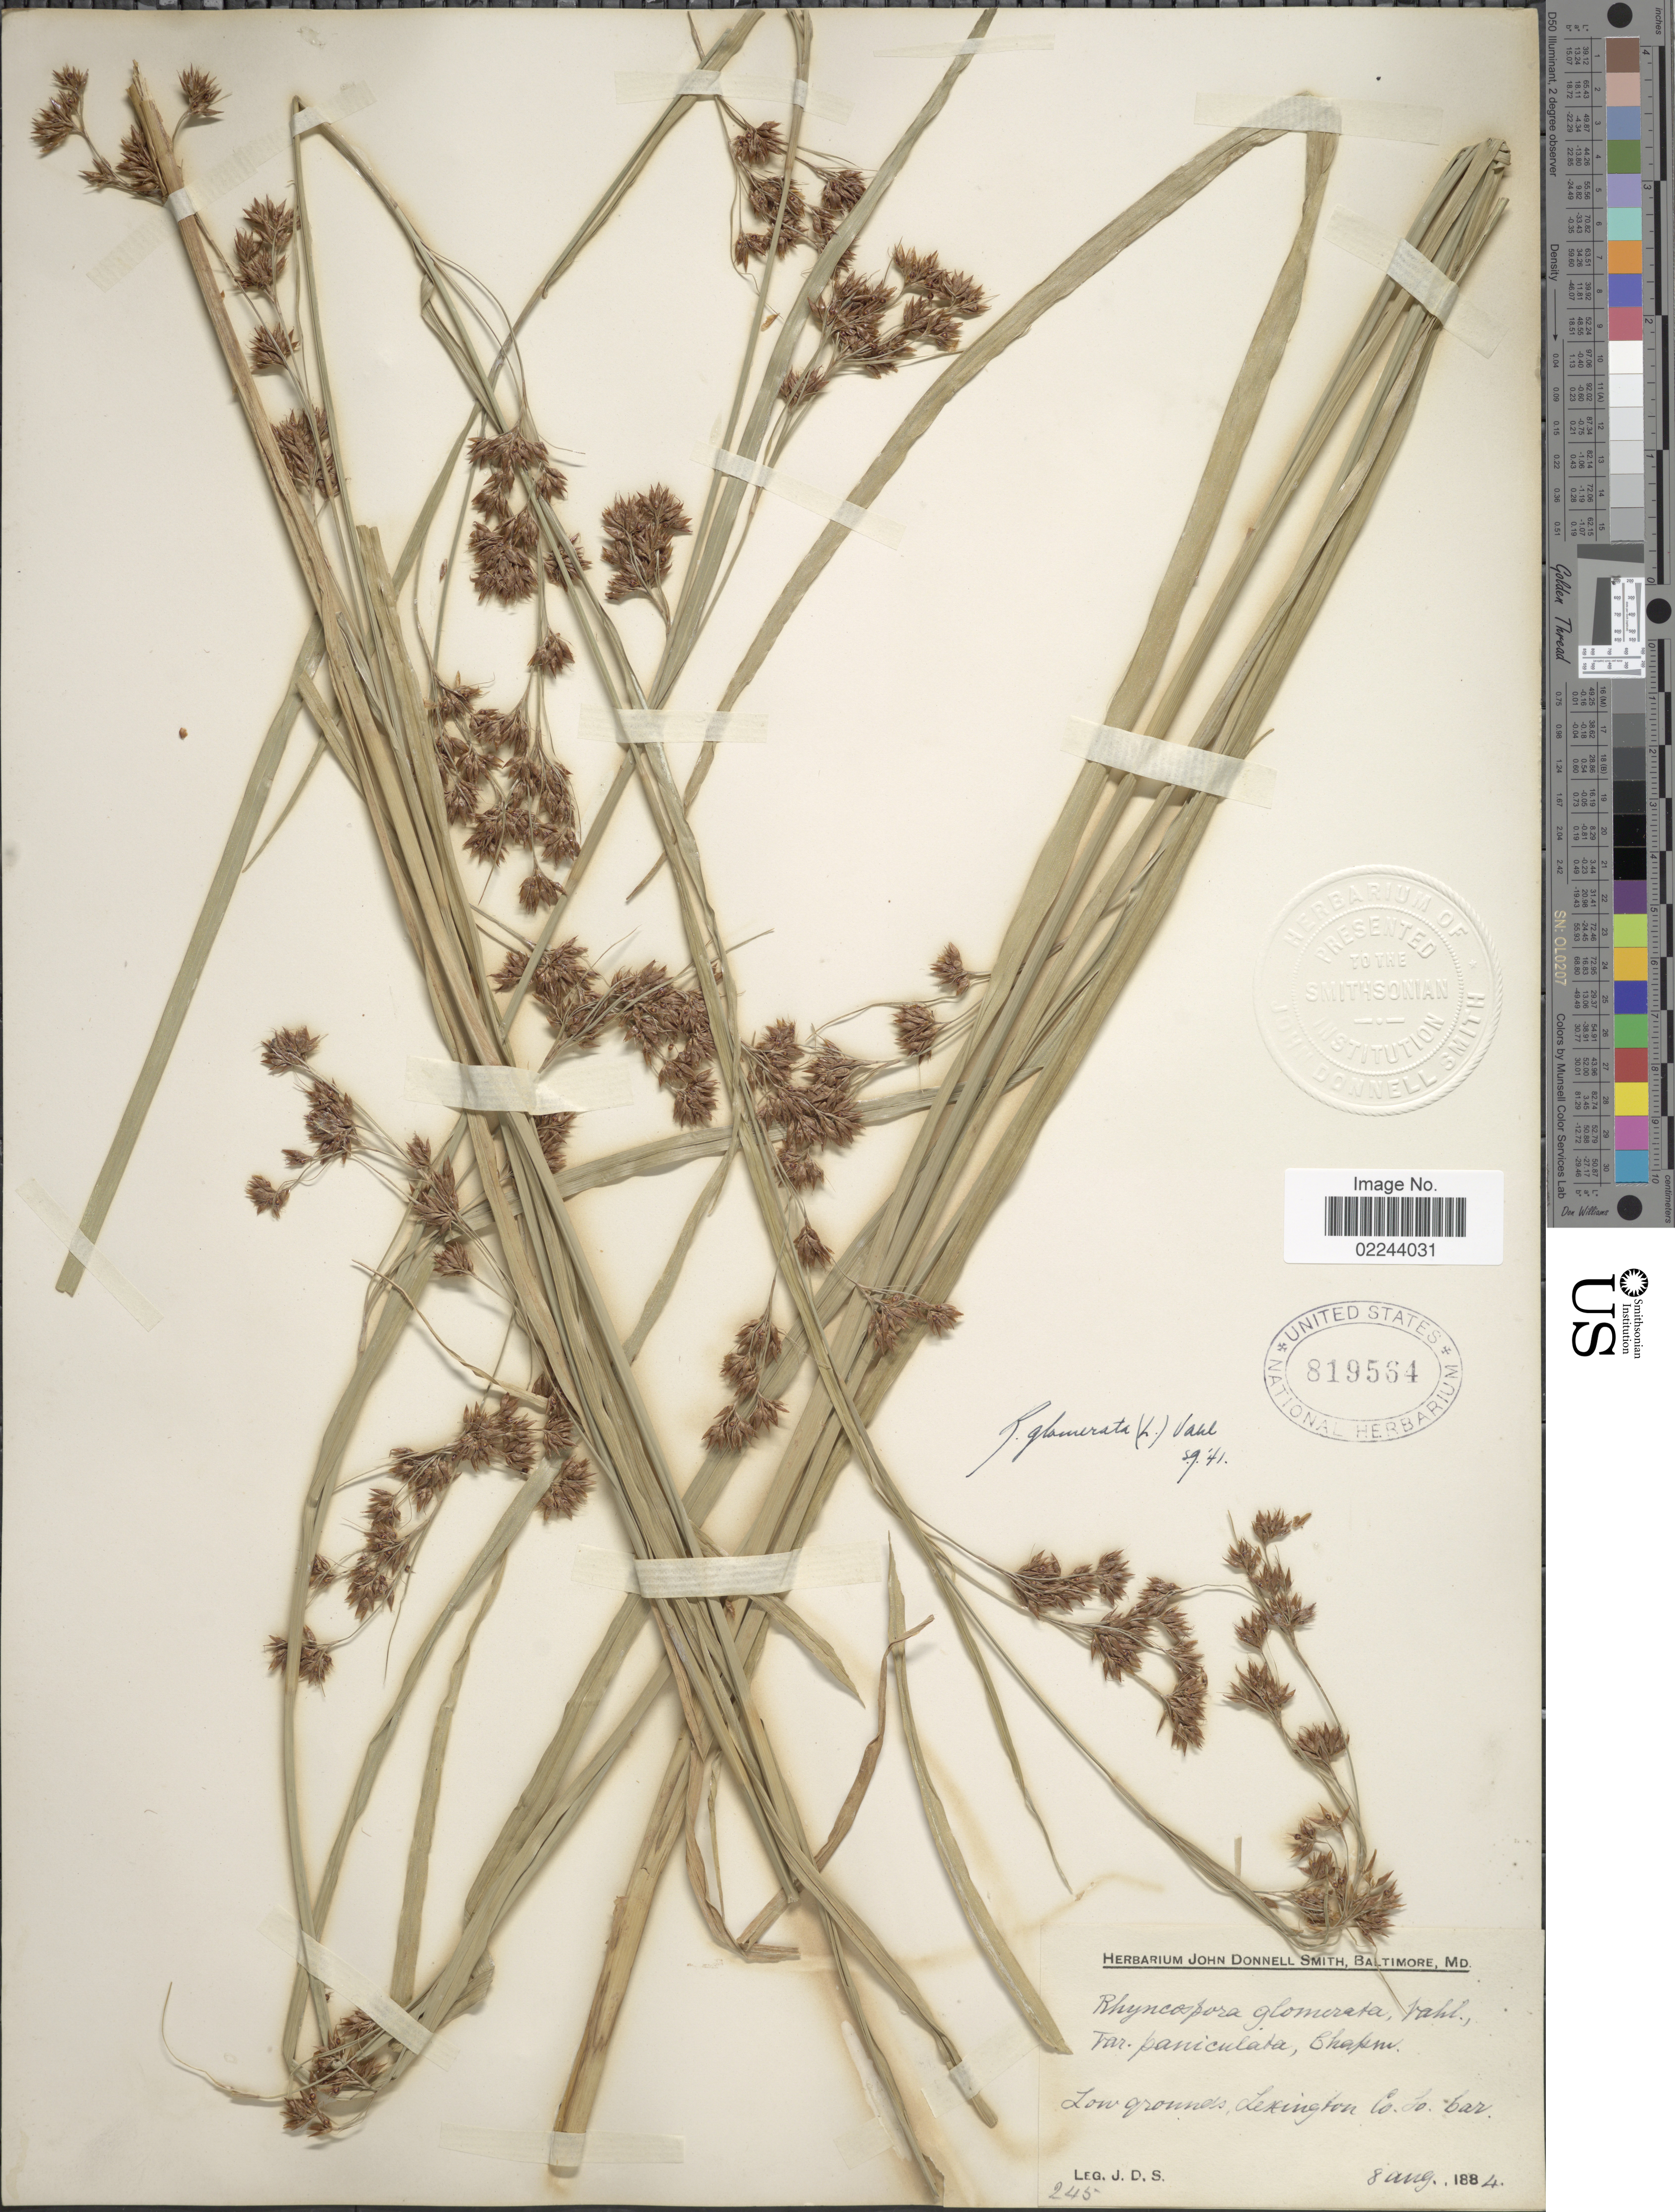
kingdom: Plantae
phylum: Tracheophyta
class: Liliopsida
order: Poales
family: Cyperaceae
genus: Rhynchospora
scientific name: Rhynchospora glomerata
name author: (L.) Vahl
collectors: J. Donnell Smith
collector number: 245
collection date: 1884-08-08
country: United States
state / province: South Carolina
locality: Lexington Co, So. Car.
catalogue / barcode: US 819564